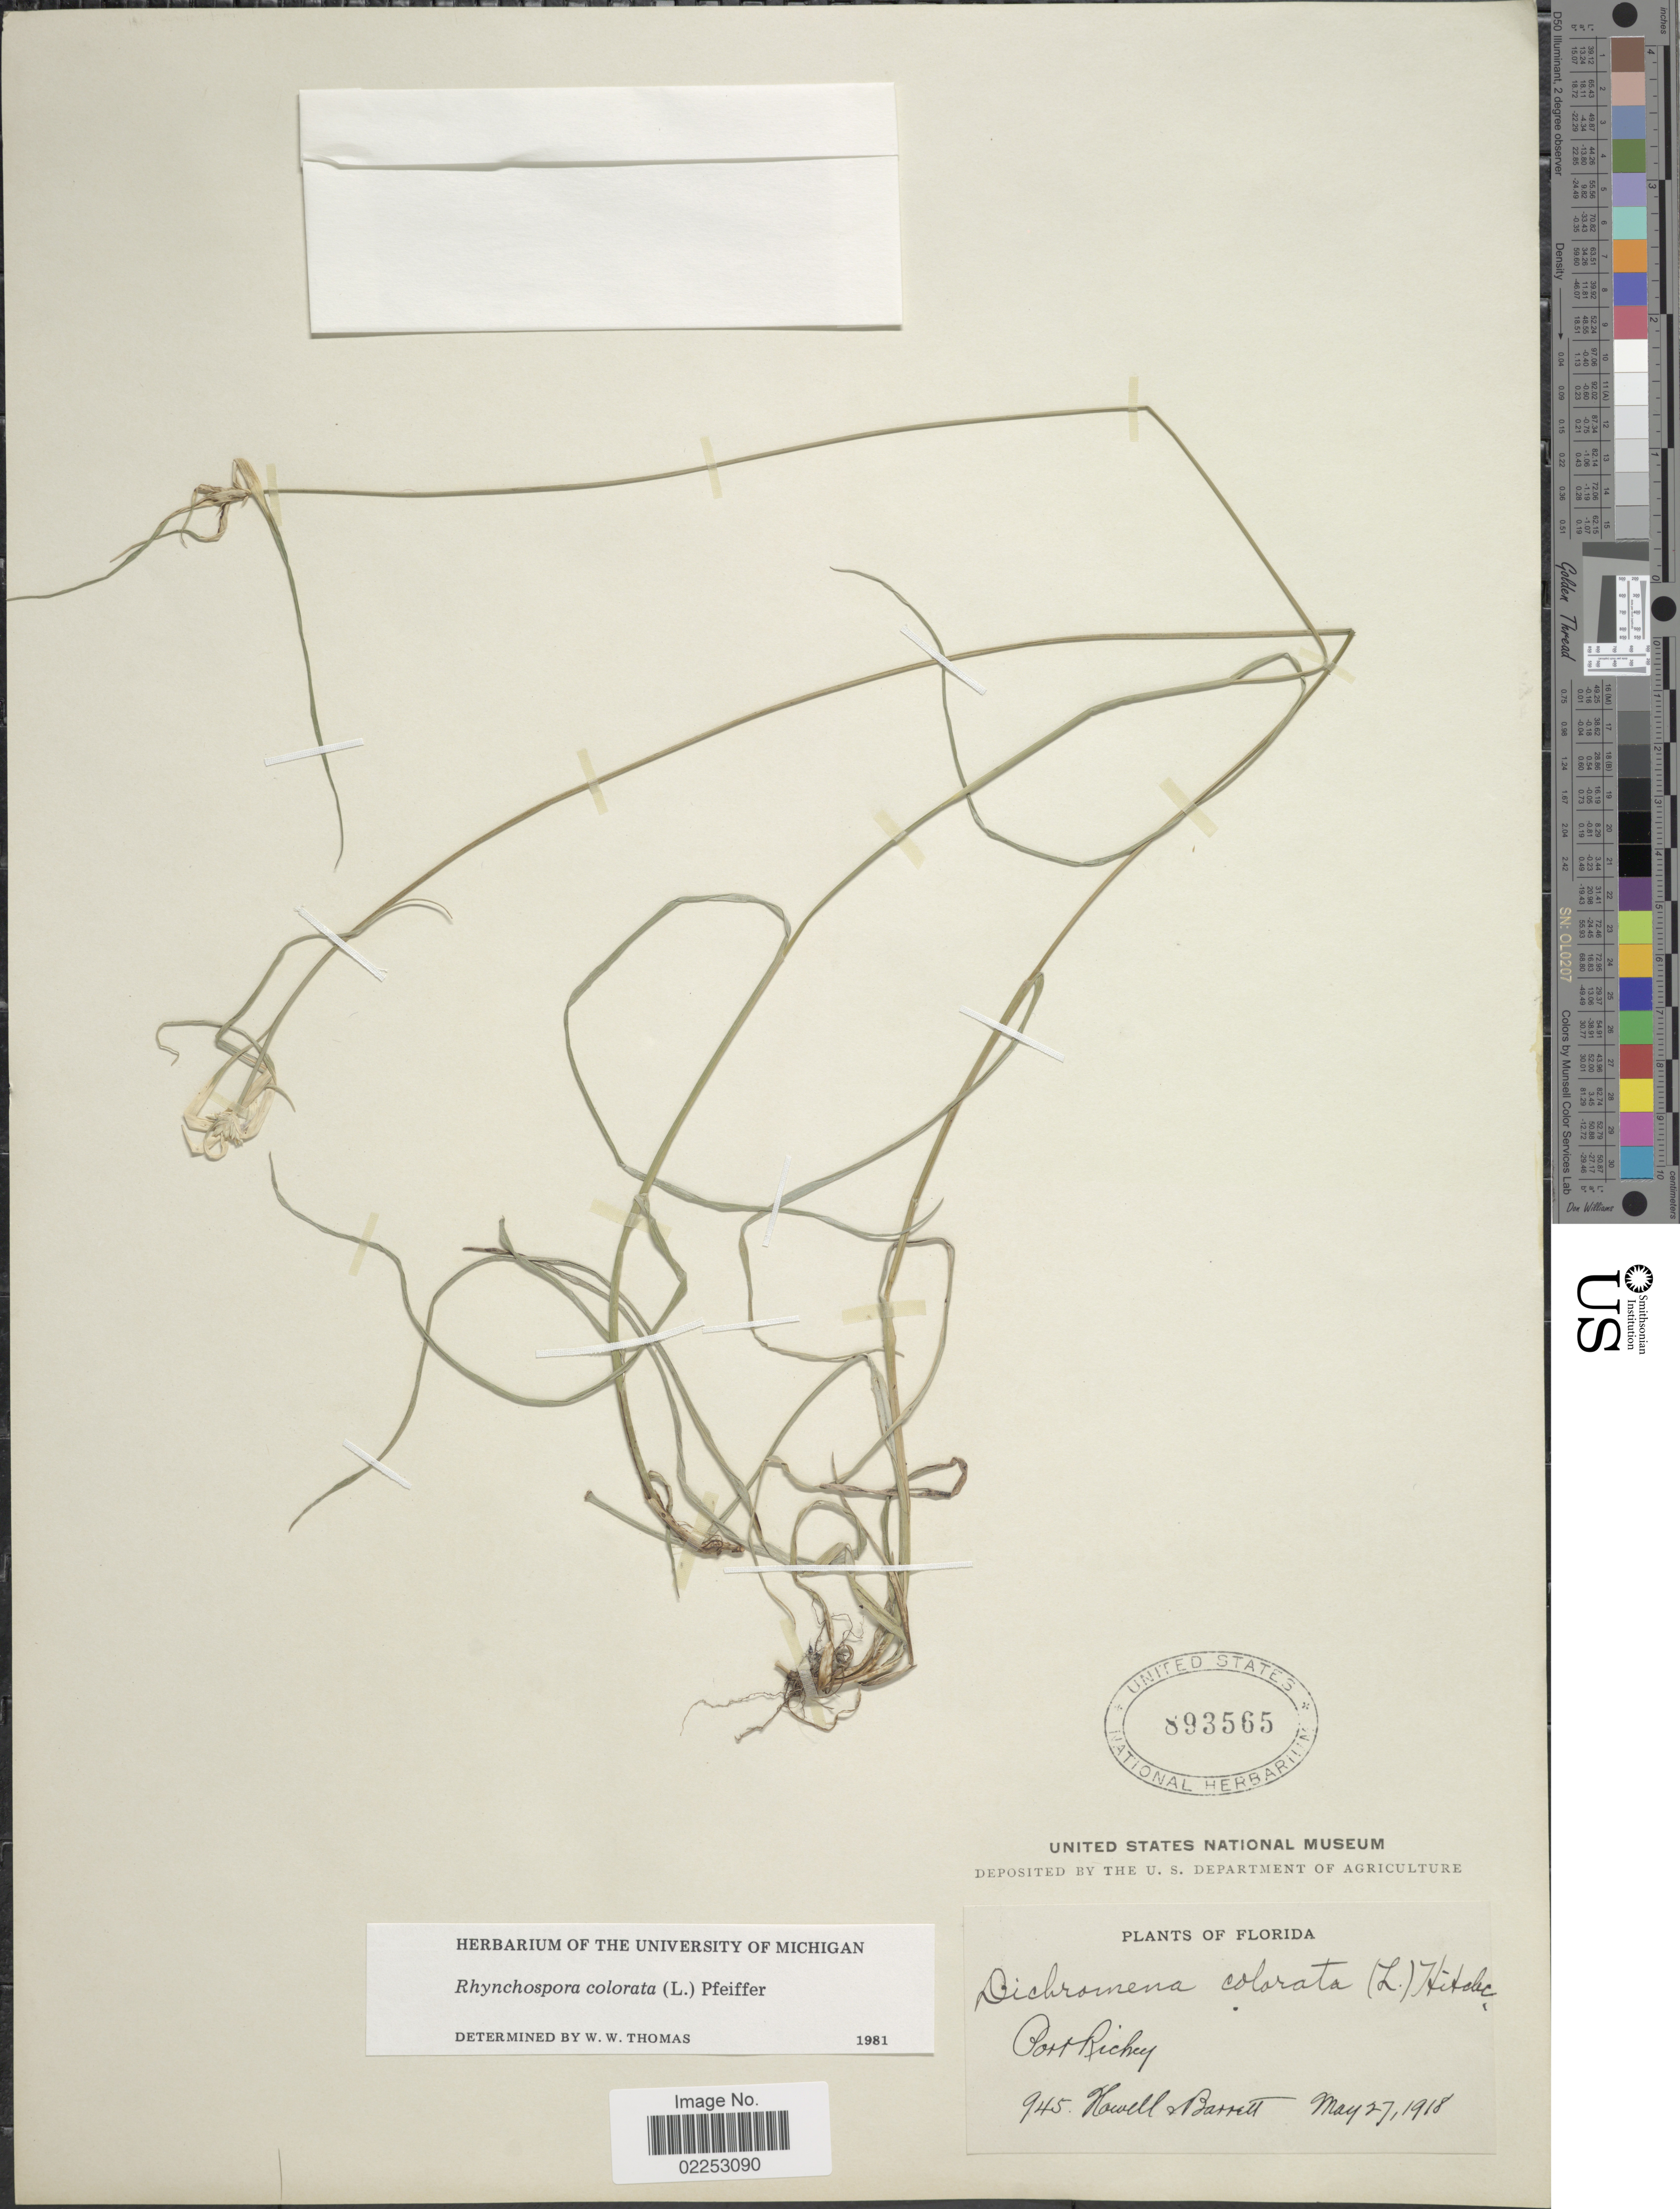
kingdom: Plantae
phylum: Tracheophyta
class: Liliopsida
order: Poales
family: Cyperaceae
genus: Rhynchospora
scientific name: Rhynchospora colorata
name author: (L.) H. Pfeiff.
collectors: -. Howell & -. Barrett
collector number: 945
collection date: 1918-05-27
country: United States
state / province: Florida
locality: Port Richey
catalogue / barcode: US 893565